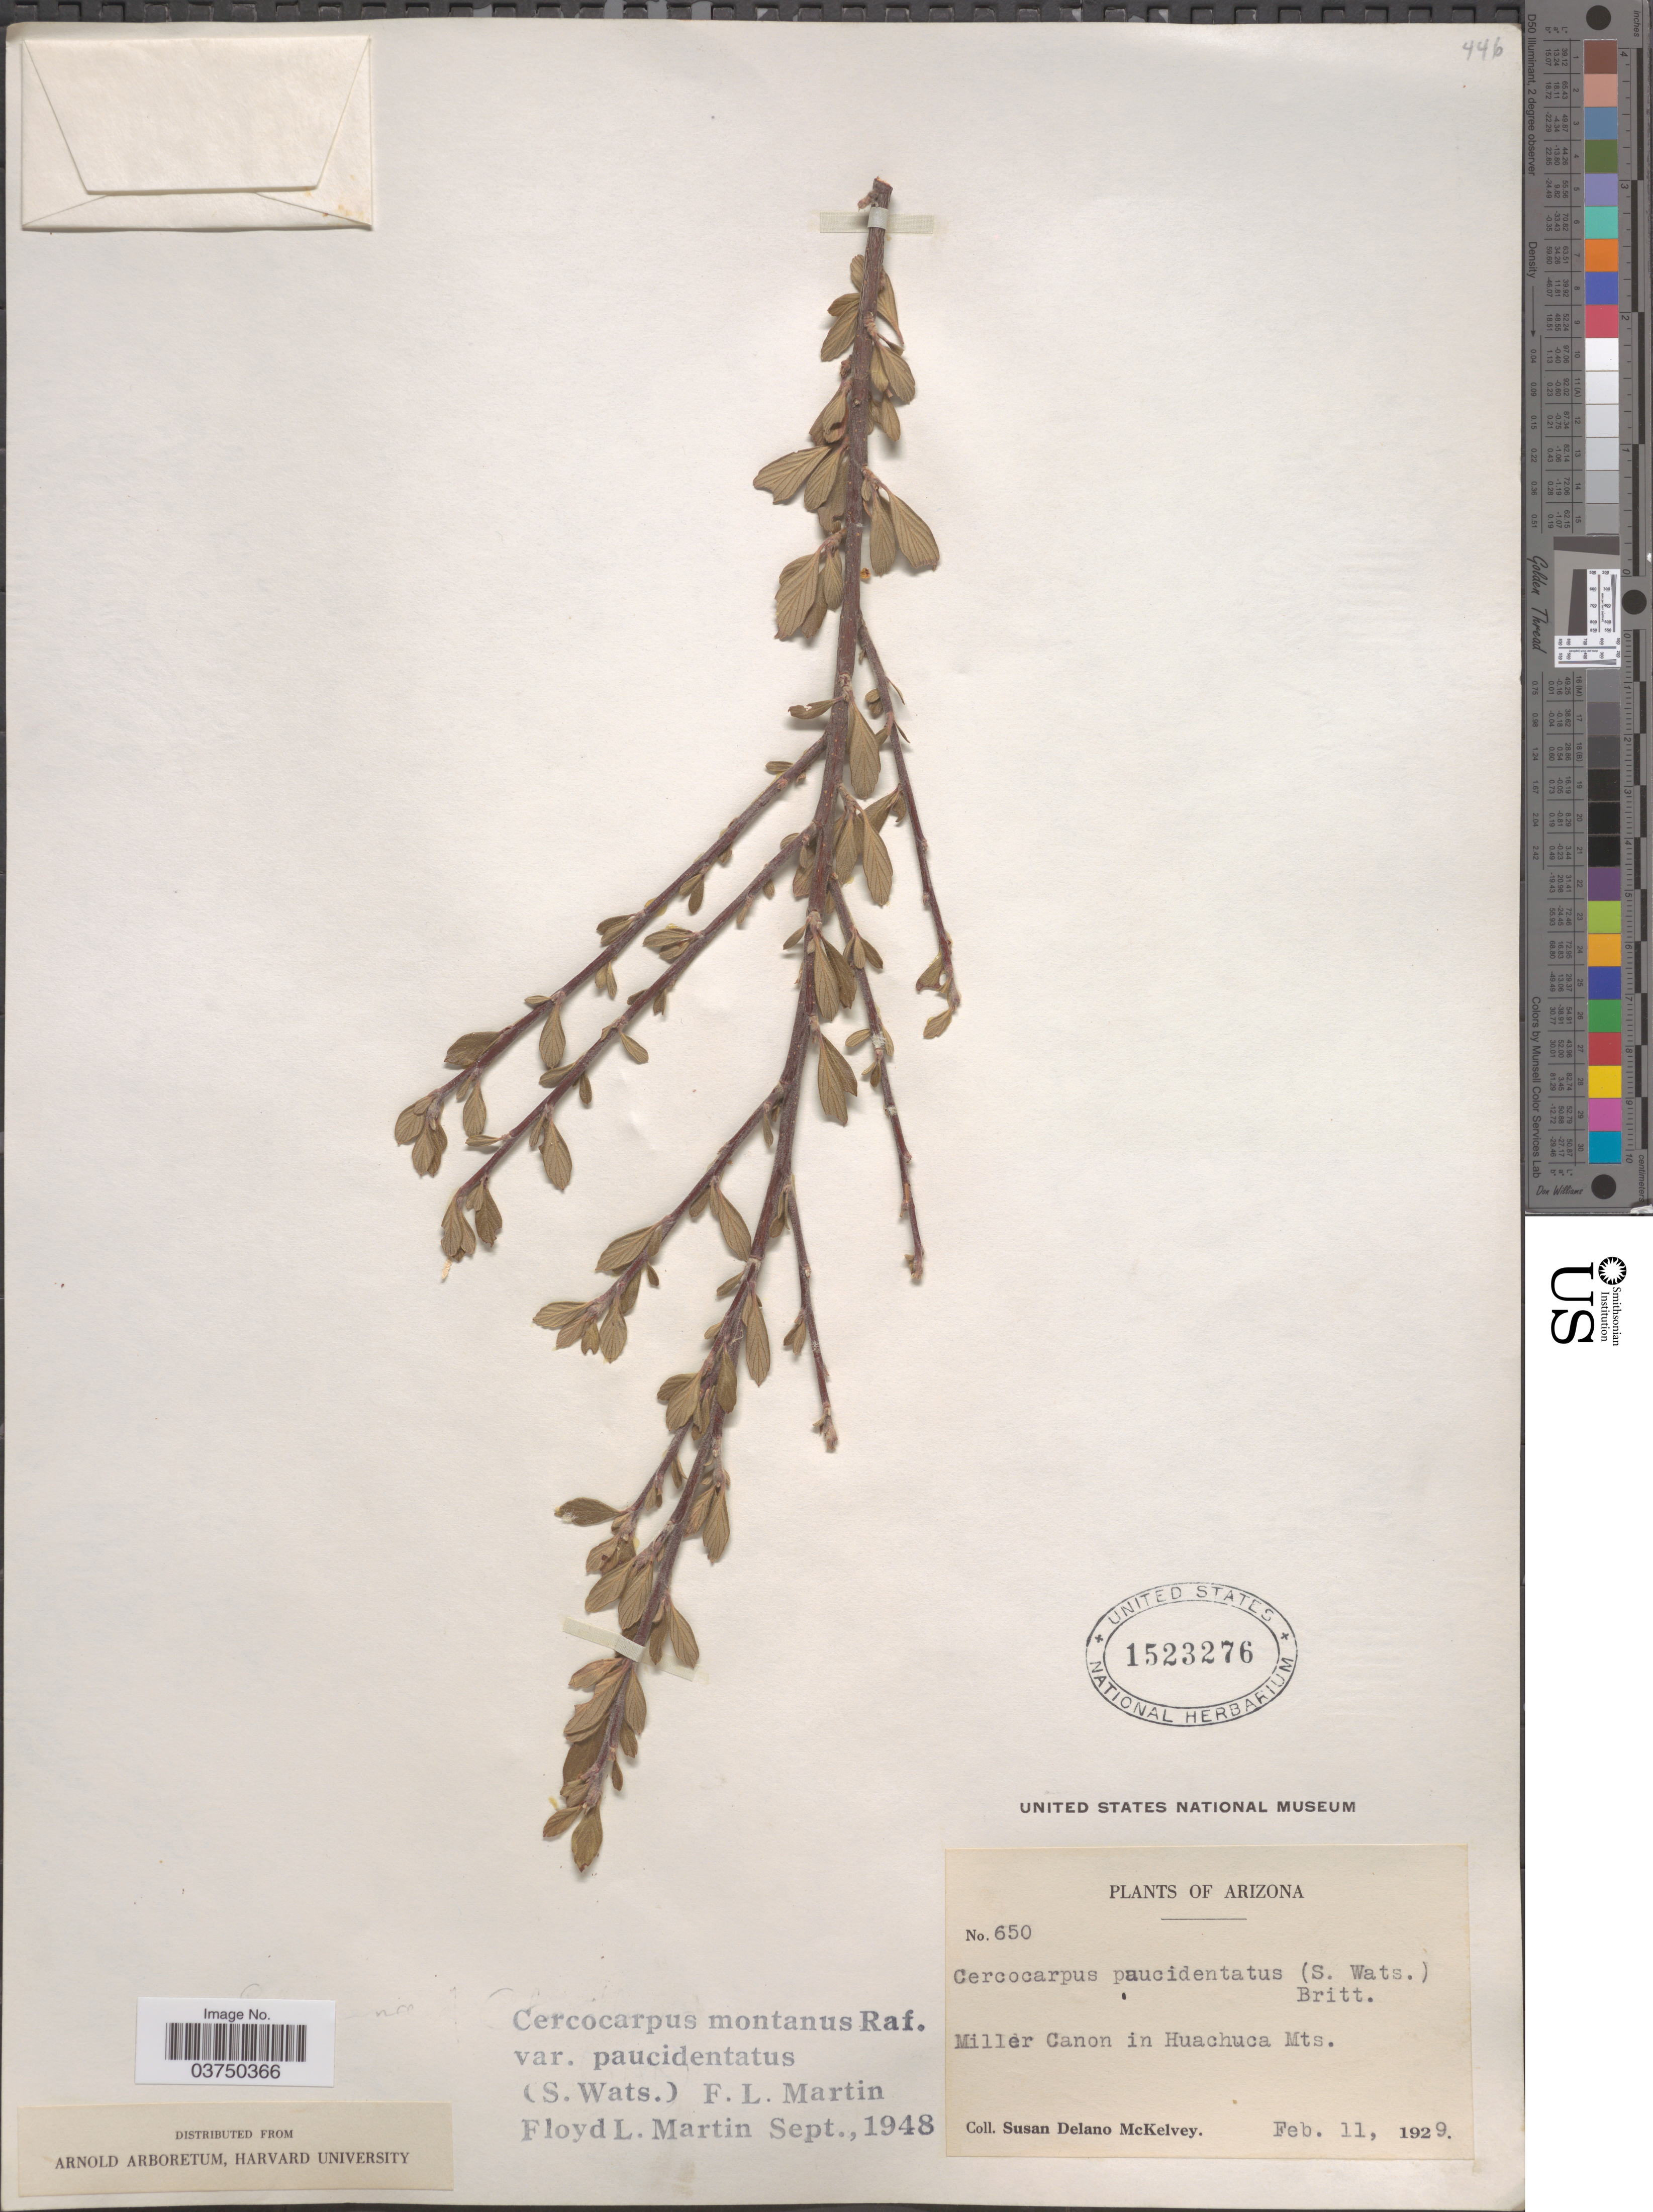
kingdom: Plantae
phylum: Tracheophyta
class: Magnoliopsida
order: Rosales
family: Rosaceae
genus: Cercocarpus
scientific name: Cercocarpus montanus var. paucidentatus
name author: (S. Watson) F.L. Martin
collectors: S. A. McKelvey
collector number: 650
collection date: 1929-02-11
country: United States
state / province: Arizona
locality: Miller Canon in Huachuca Mts.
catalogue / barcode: US 1523276